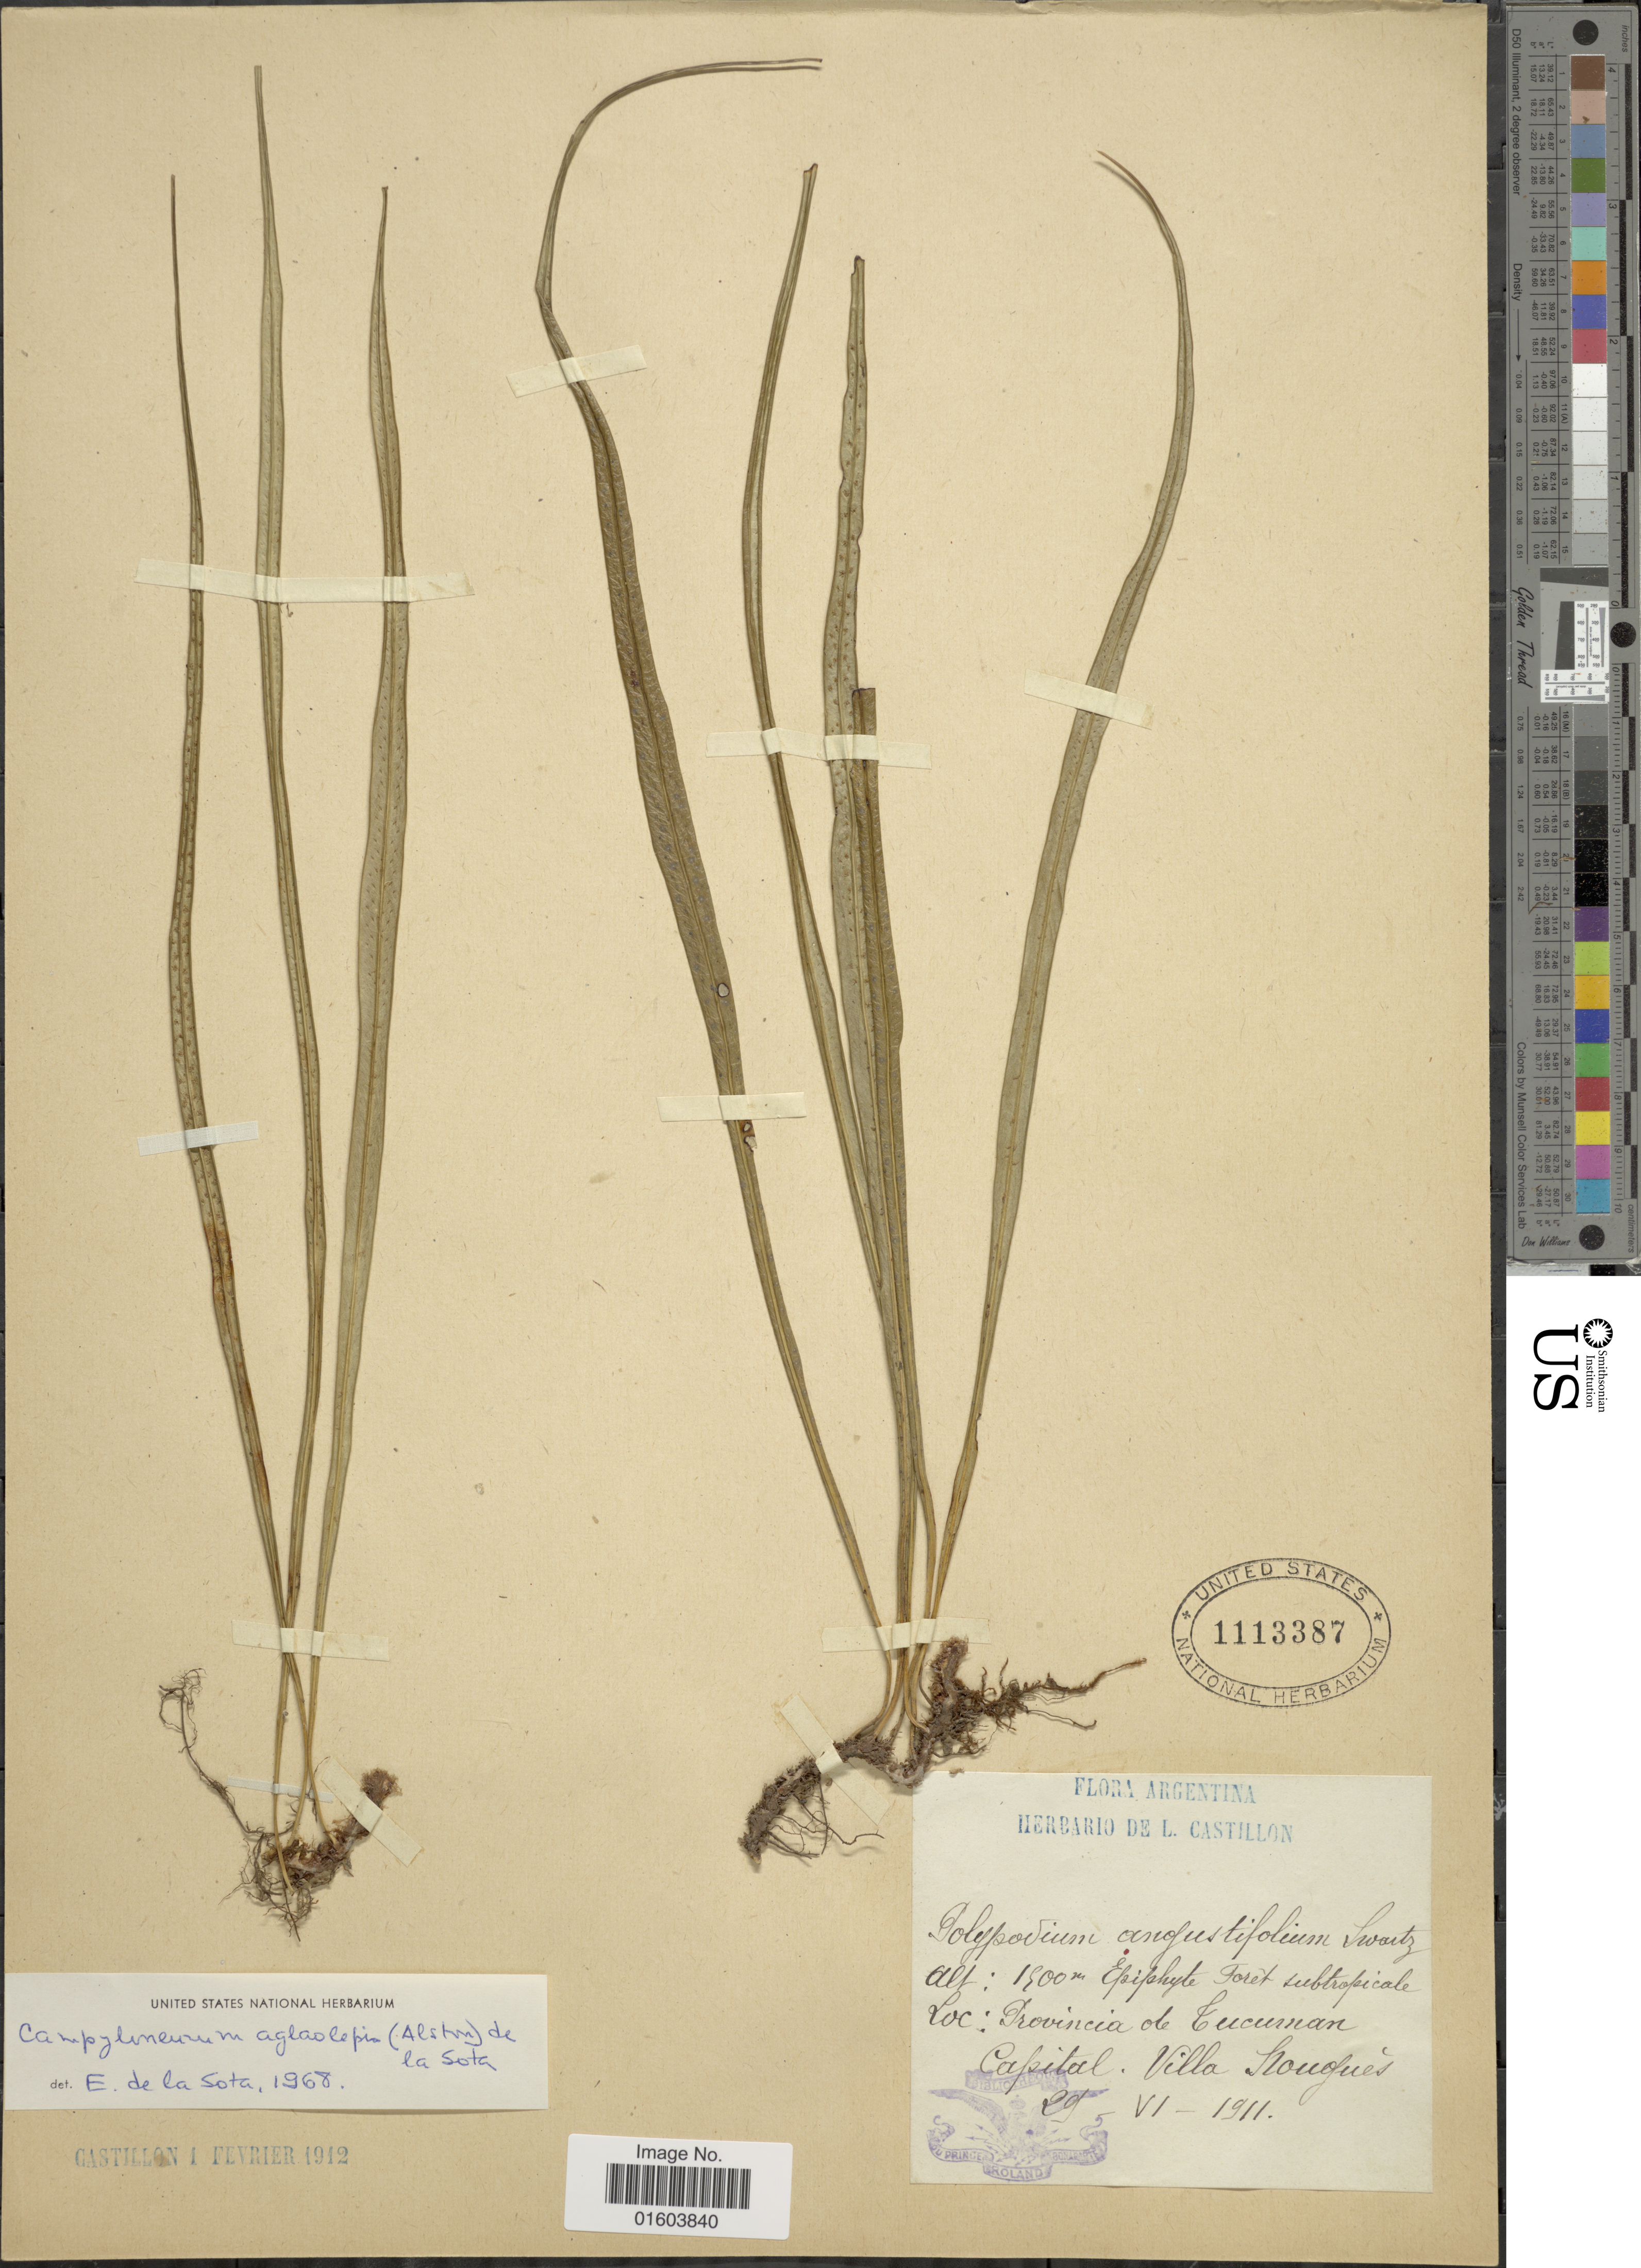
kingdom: Plantae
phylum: Tracheophyta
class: Polypodiopsida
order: Polypodiales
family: Polypodiaceae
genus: Campyloneurum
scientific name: Campyloneurum aglaolepis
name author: (Alston) Sota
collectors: ex herb. de L. Castillon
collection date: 1911-06-29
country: Argentina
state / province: Tucuman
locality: Provincia de Tucuman, Capital, Villa Nougues.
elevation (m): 1500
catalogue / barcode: US 1113387